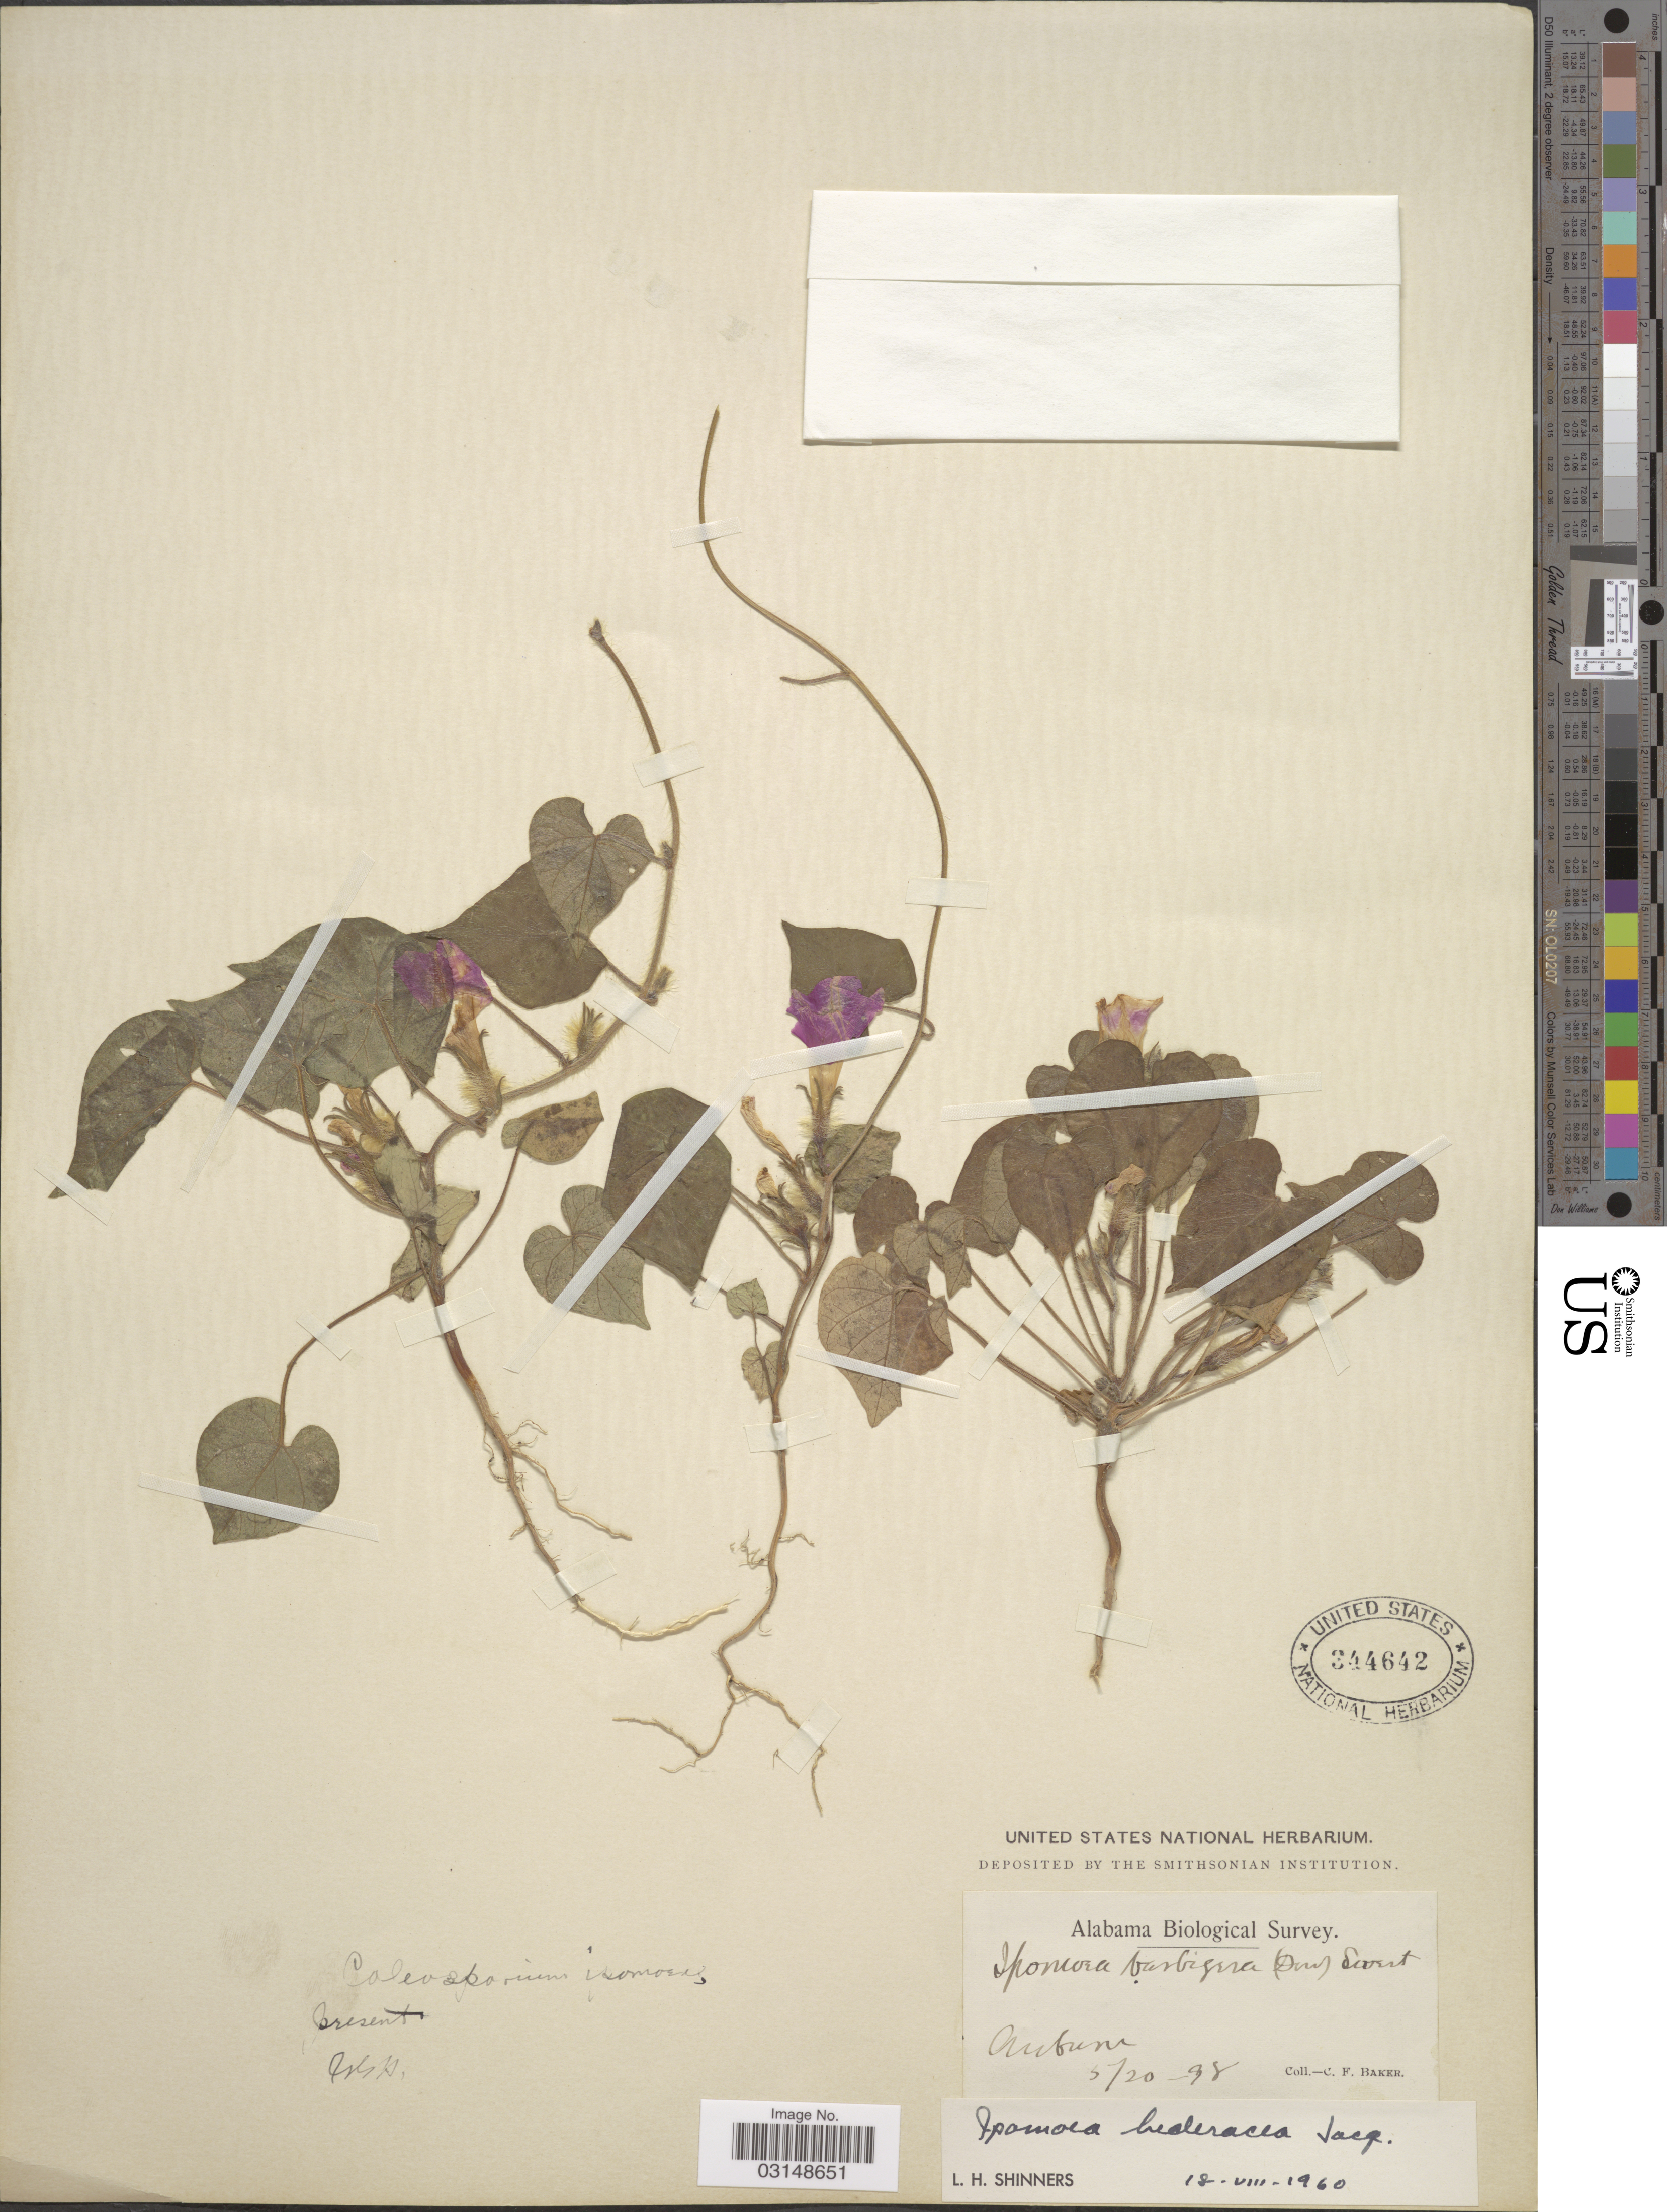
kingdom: Plantae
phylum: Tracheophyta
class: Magnoliopsida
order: Solanales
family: Convolvulaceae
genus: Ipomoea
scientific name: Ipomoea hederacea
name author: Jacq.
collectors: C. F. Baker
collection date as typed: Transcribed d/m/y: 20/5/98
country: United States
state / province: Alabama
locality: Auburn.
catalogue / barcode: US 344642